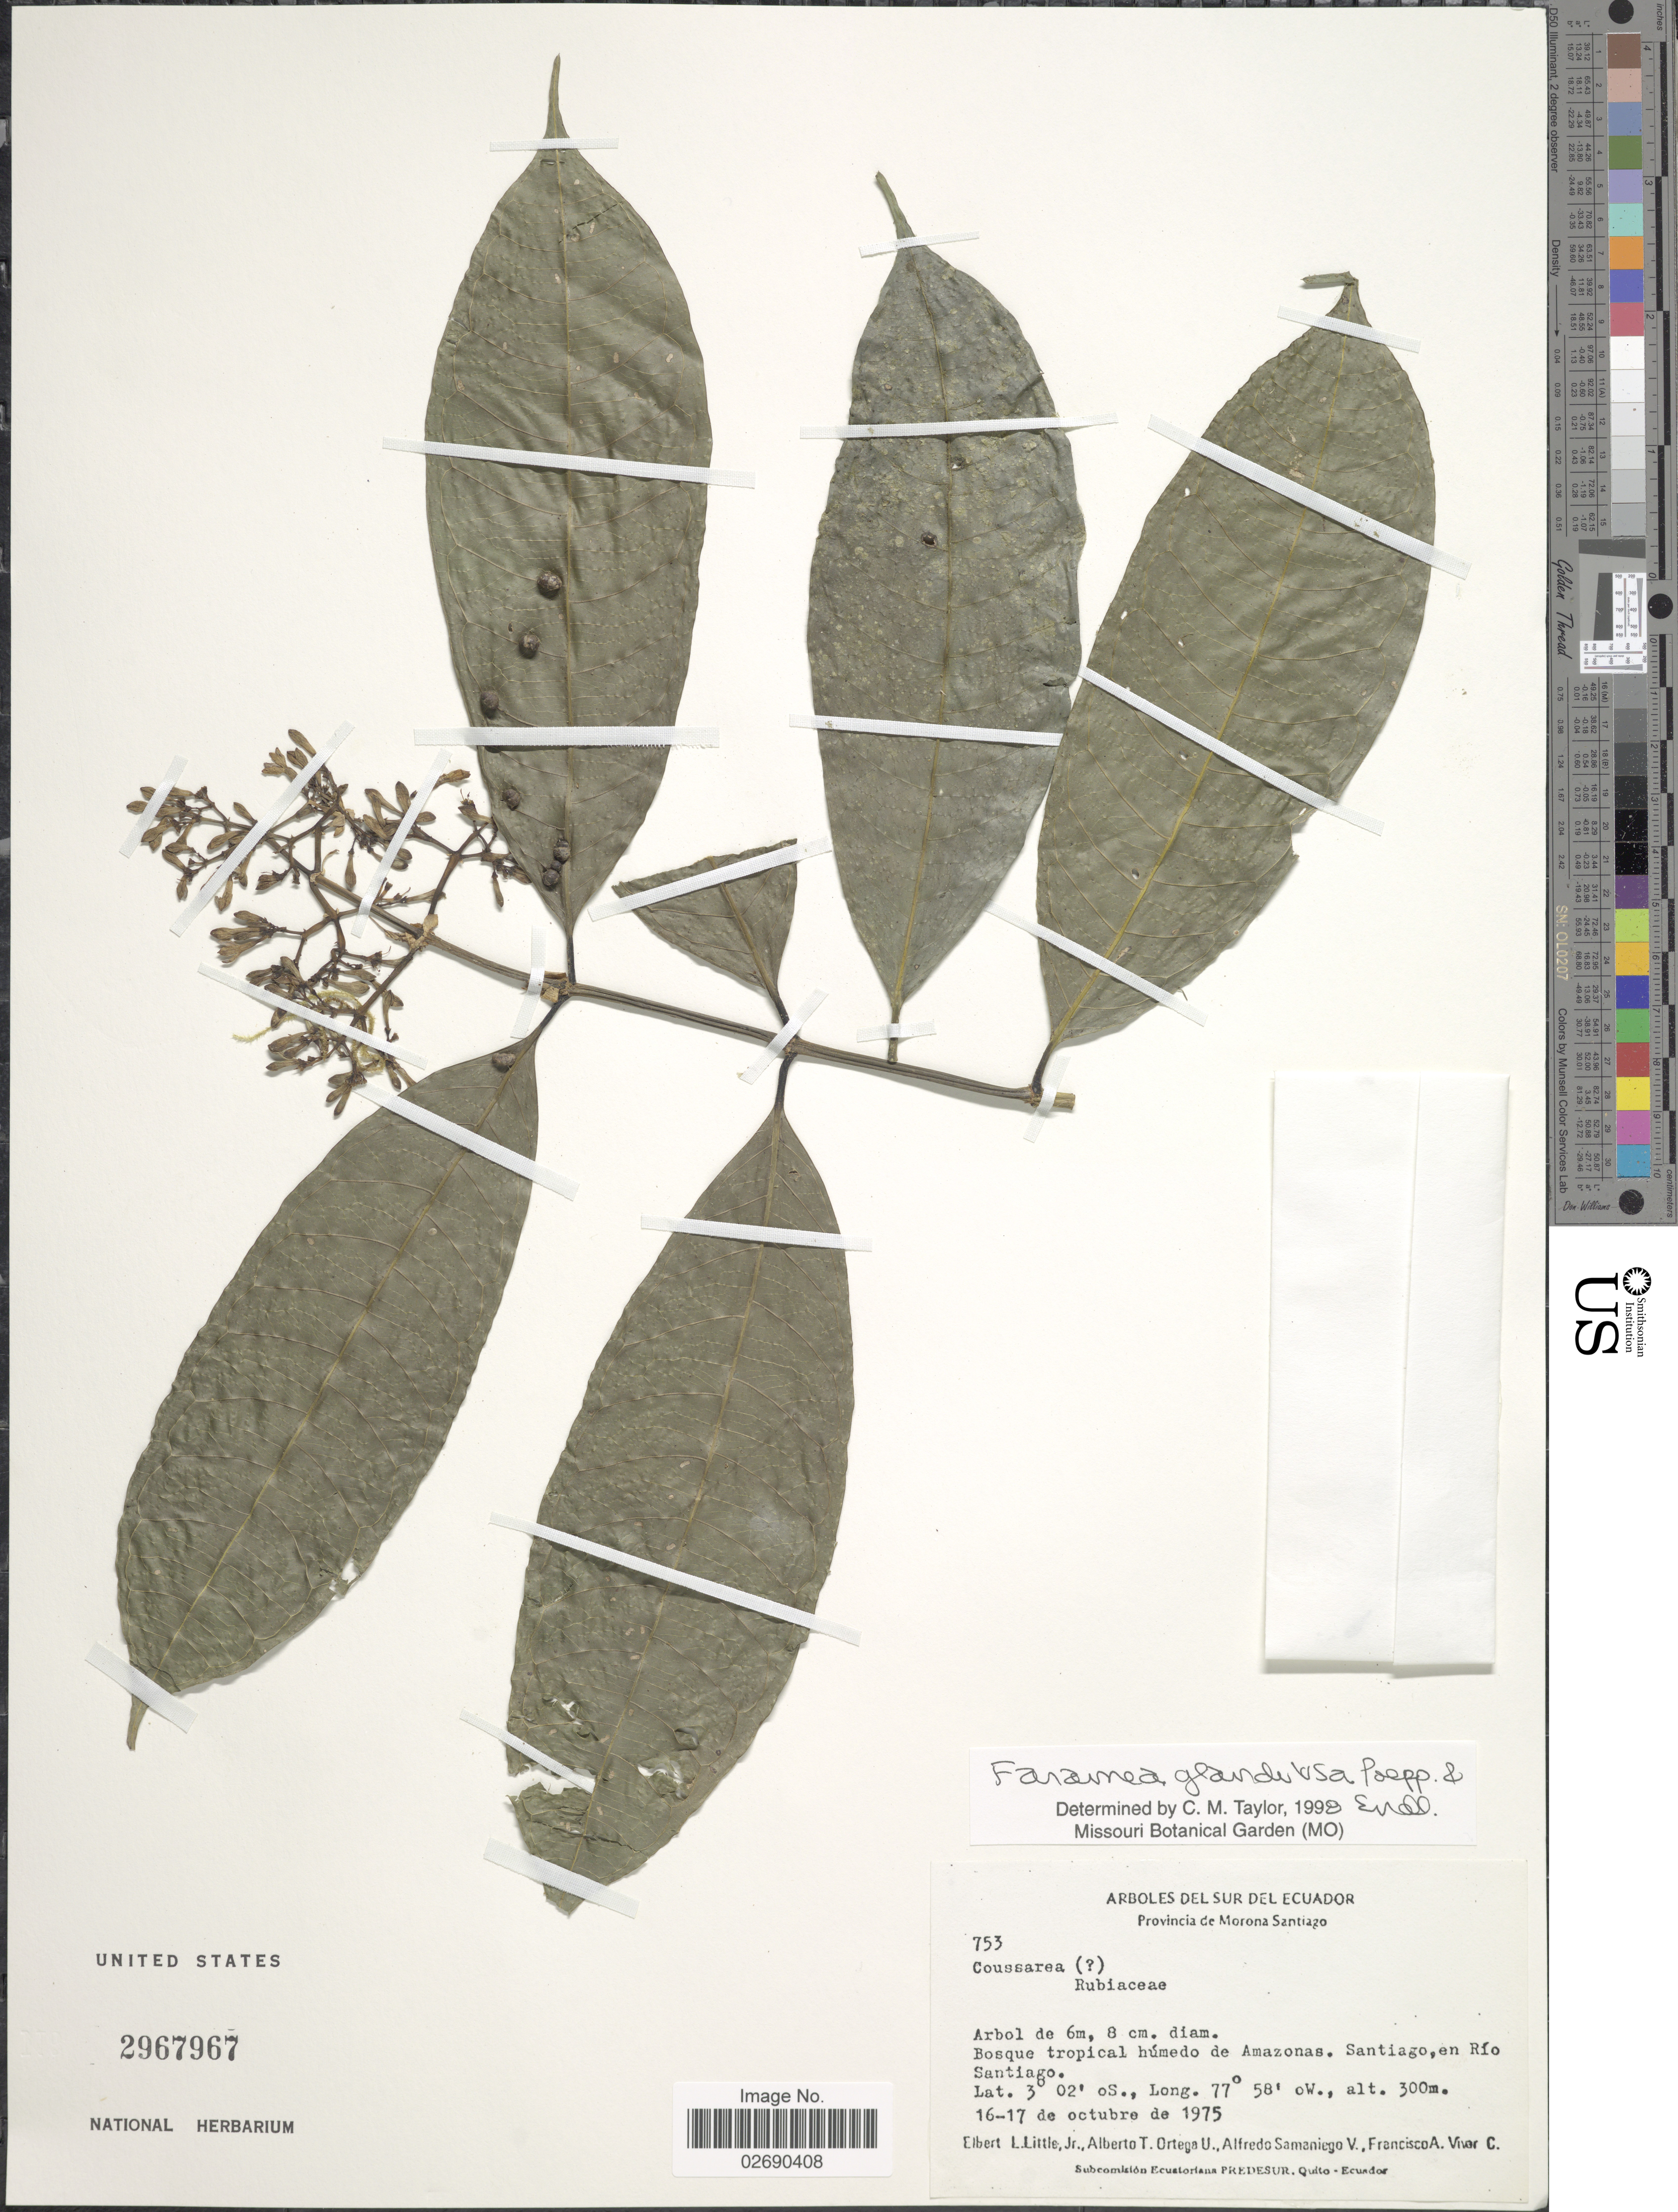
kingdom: Plantae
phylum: Tracheophyta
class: Magnoliopsida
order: Gentianales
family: Rubiaceae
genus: Faramea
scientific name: Faramea glandulosa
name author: Poepp.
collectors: E. L. Little, A. T. Ortega U., A. V. Samaniego & F. A. Vivar C.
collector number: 753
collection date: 1975-10-16/1975-10-17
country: Ecuador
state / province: Morona-Santiago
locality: Sur del Ecuador. Bosque tropical húmedo de Amazonas. Santiago, en Río Santiago.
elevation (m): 300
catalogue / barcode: US 2967967